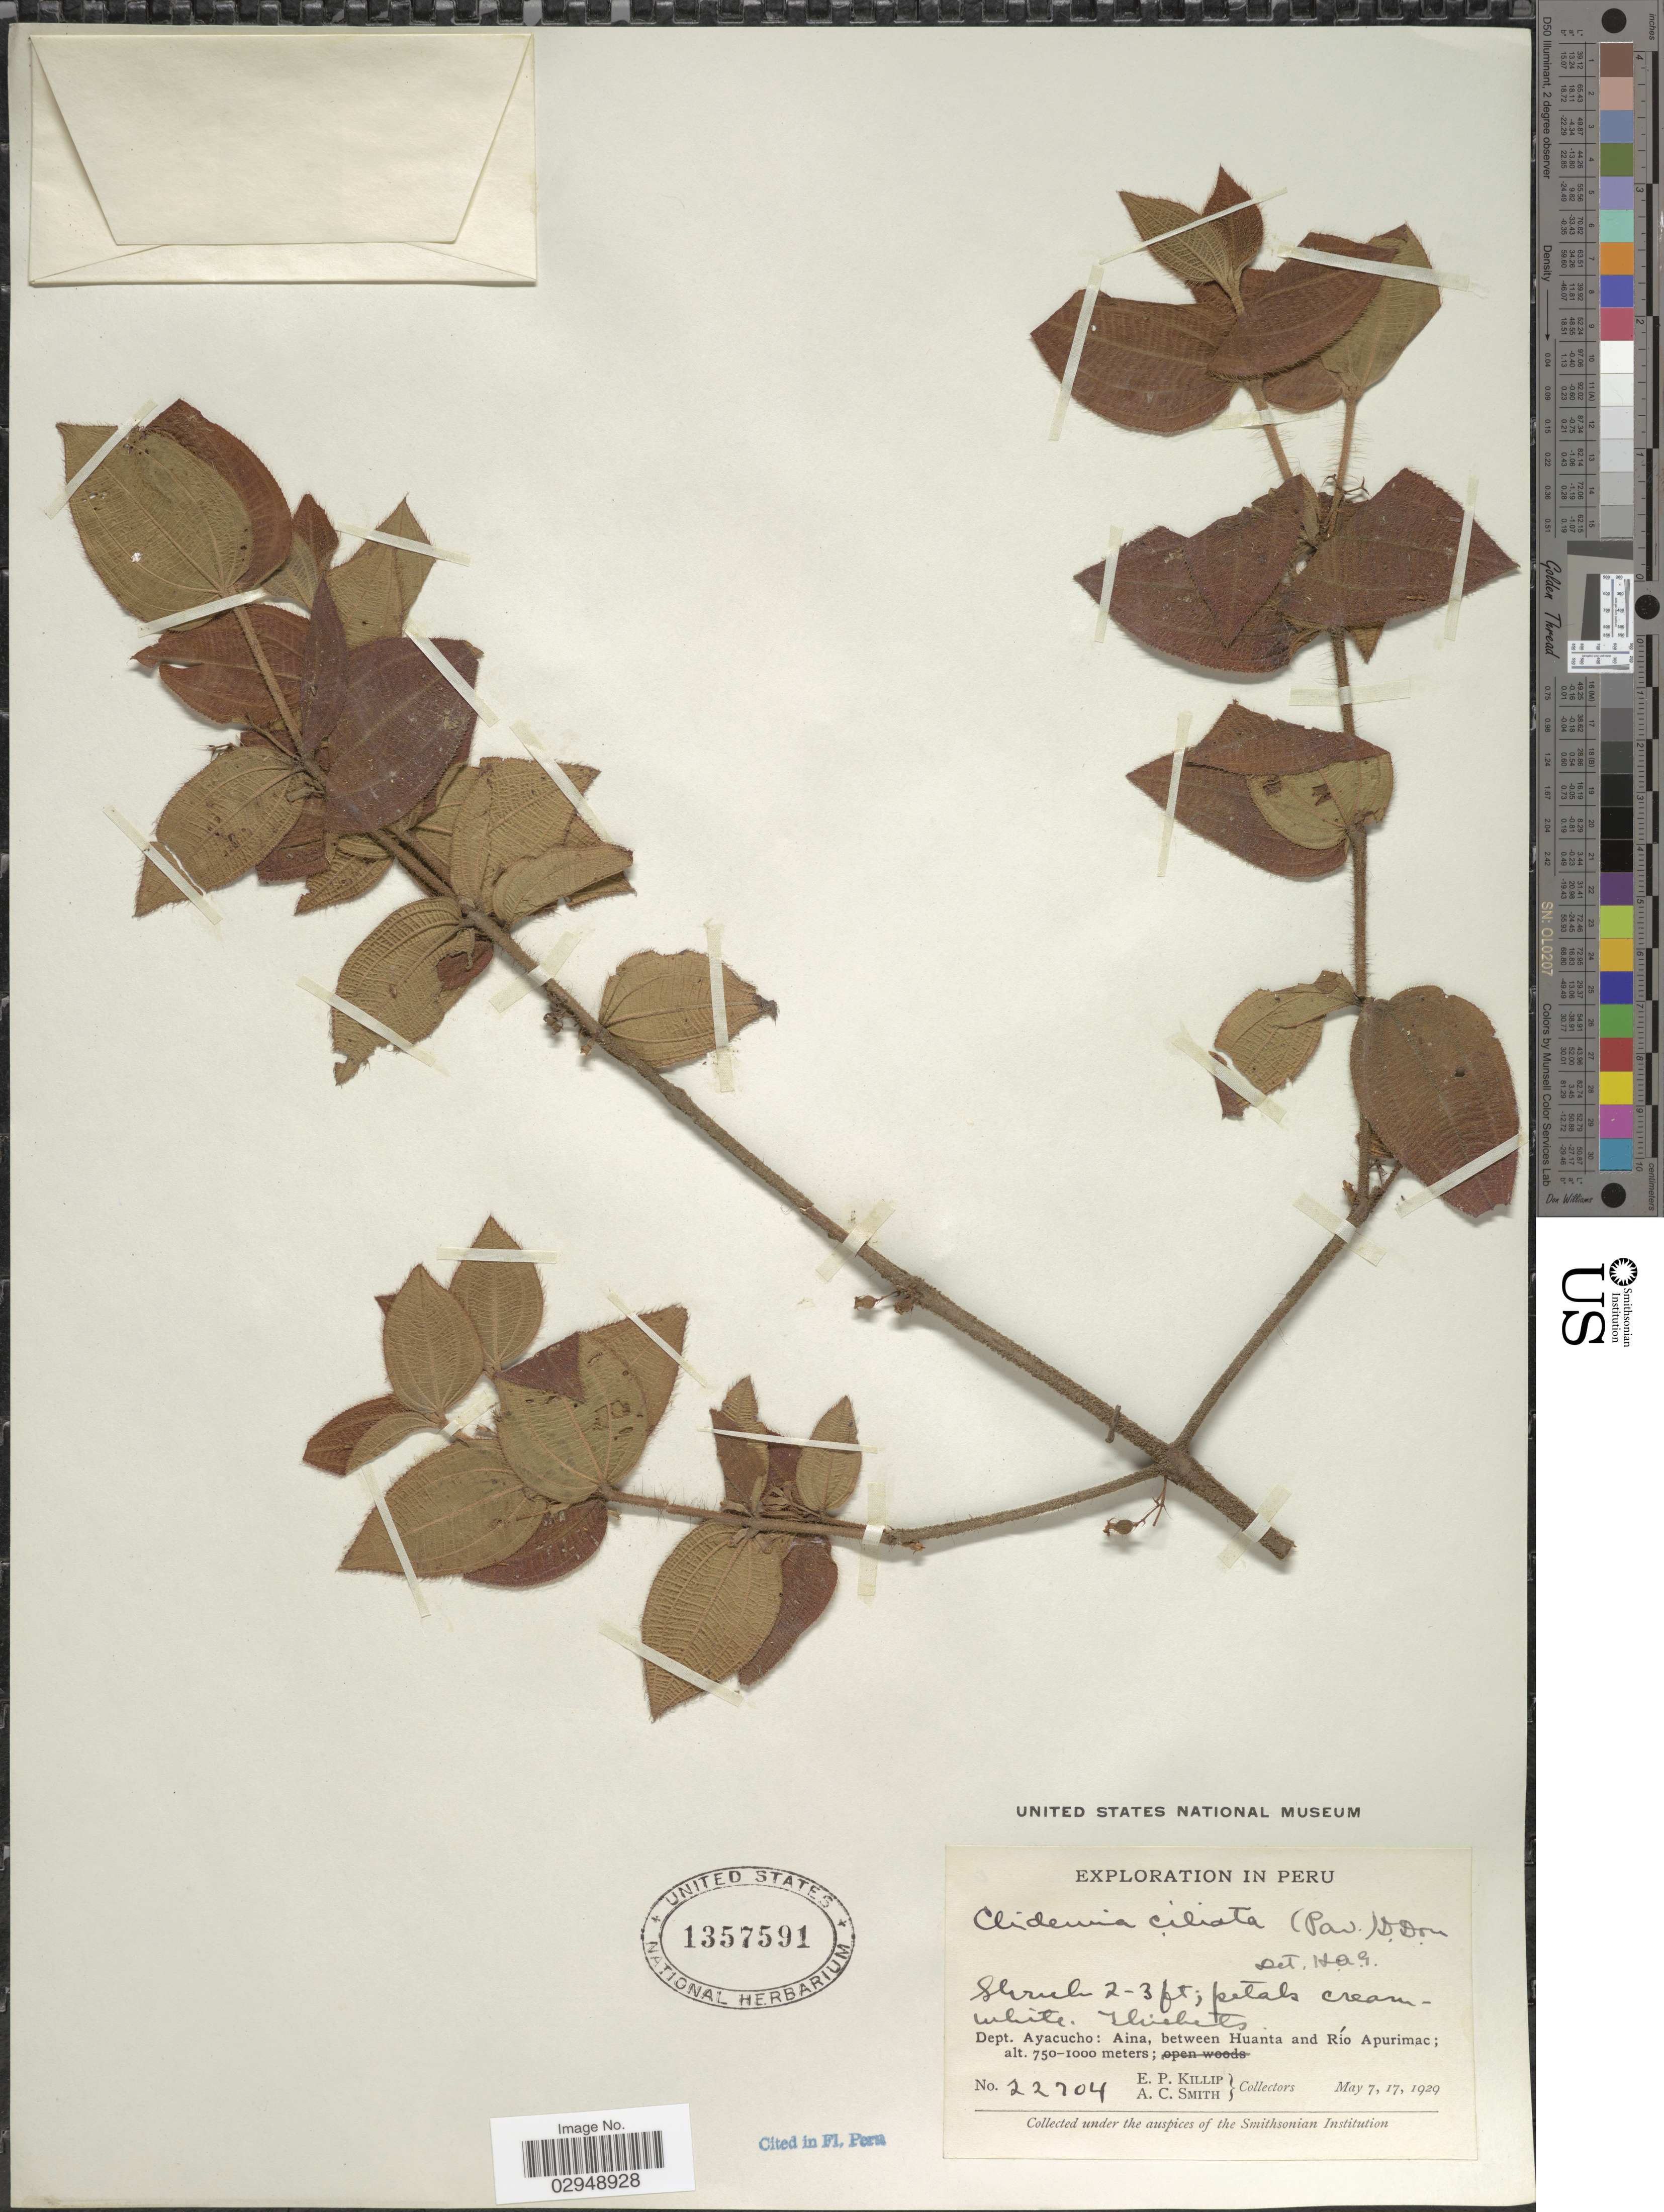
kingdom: Plantae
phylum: Tracheophyta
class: Magnoliopsida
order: Myrtales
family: Melastomataceae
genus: Clidemia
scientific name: Clidemia ciliata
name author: D. Don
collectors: E. P. Killip & A. C. Smith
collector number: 22704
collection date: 1929-05-07/1929-05-17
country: Peru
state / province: Ayacucho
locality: Dept. Ayacucho: Aina, between Huanta and Río Apurimac.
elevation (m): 750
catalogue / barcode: US 1357591